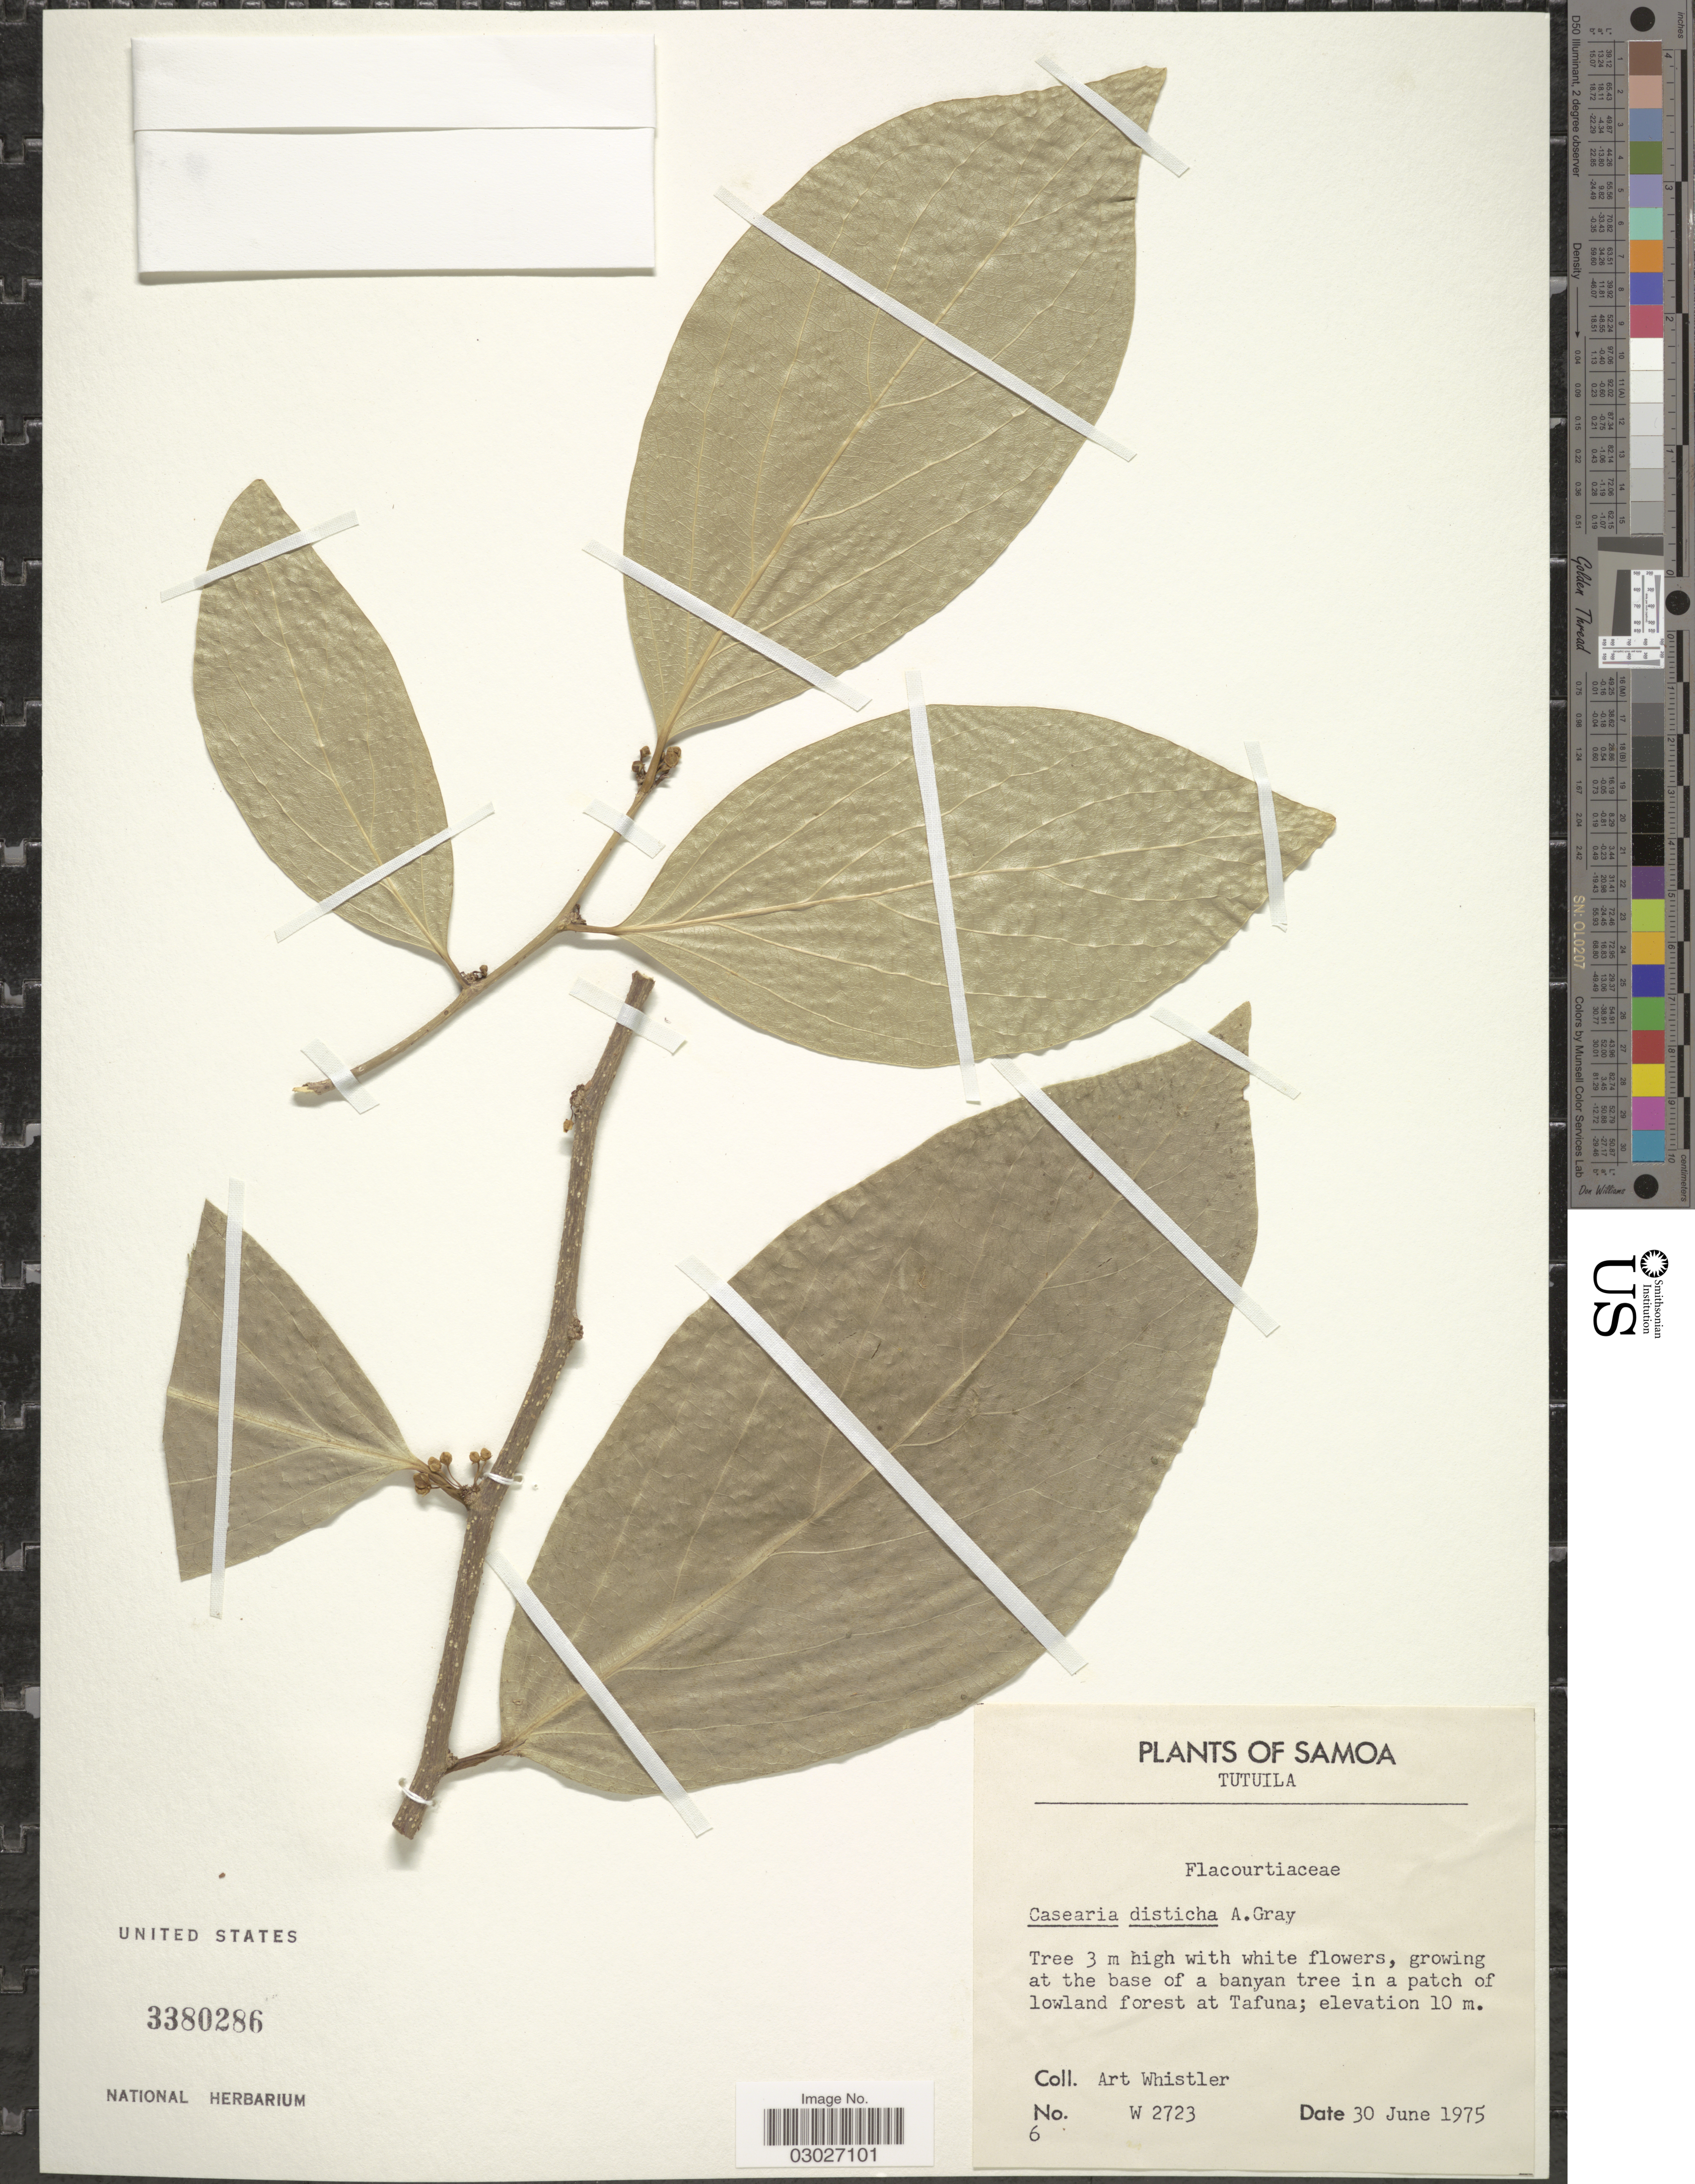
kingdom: Plantae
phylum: Tracheophyta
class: Magnoliopsida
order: Malpighiales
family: Salicaceae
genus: Casearia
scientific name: Casearia disticha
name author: A. Gray in Wilkes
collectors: A. Whistler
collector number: W2723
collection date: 1975-06-30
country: American Samoa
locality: Samoa. Tutuila. At Tafuna.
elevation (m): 10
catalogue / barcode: US 3380286